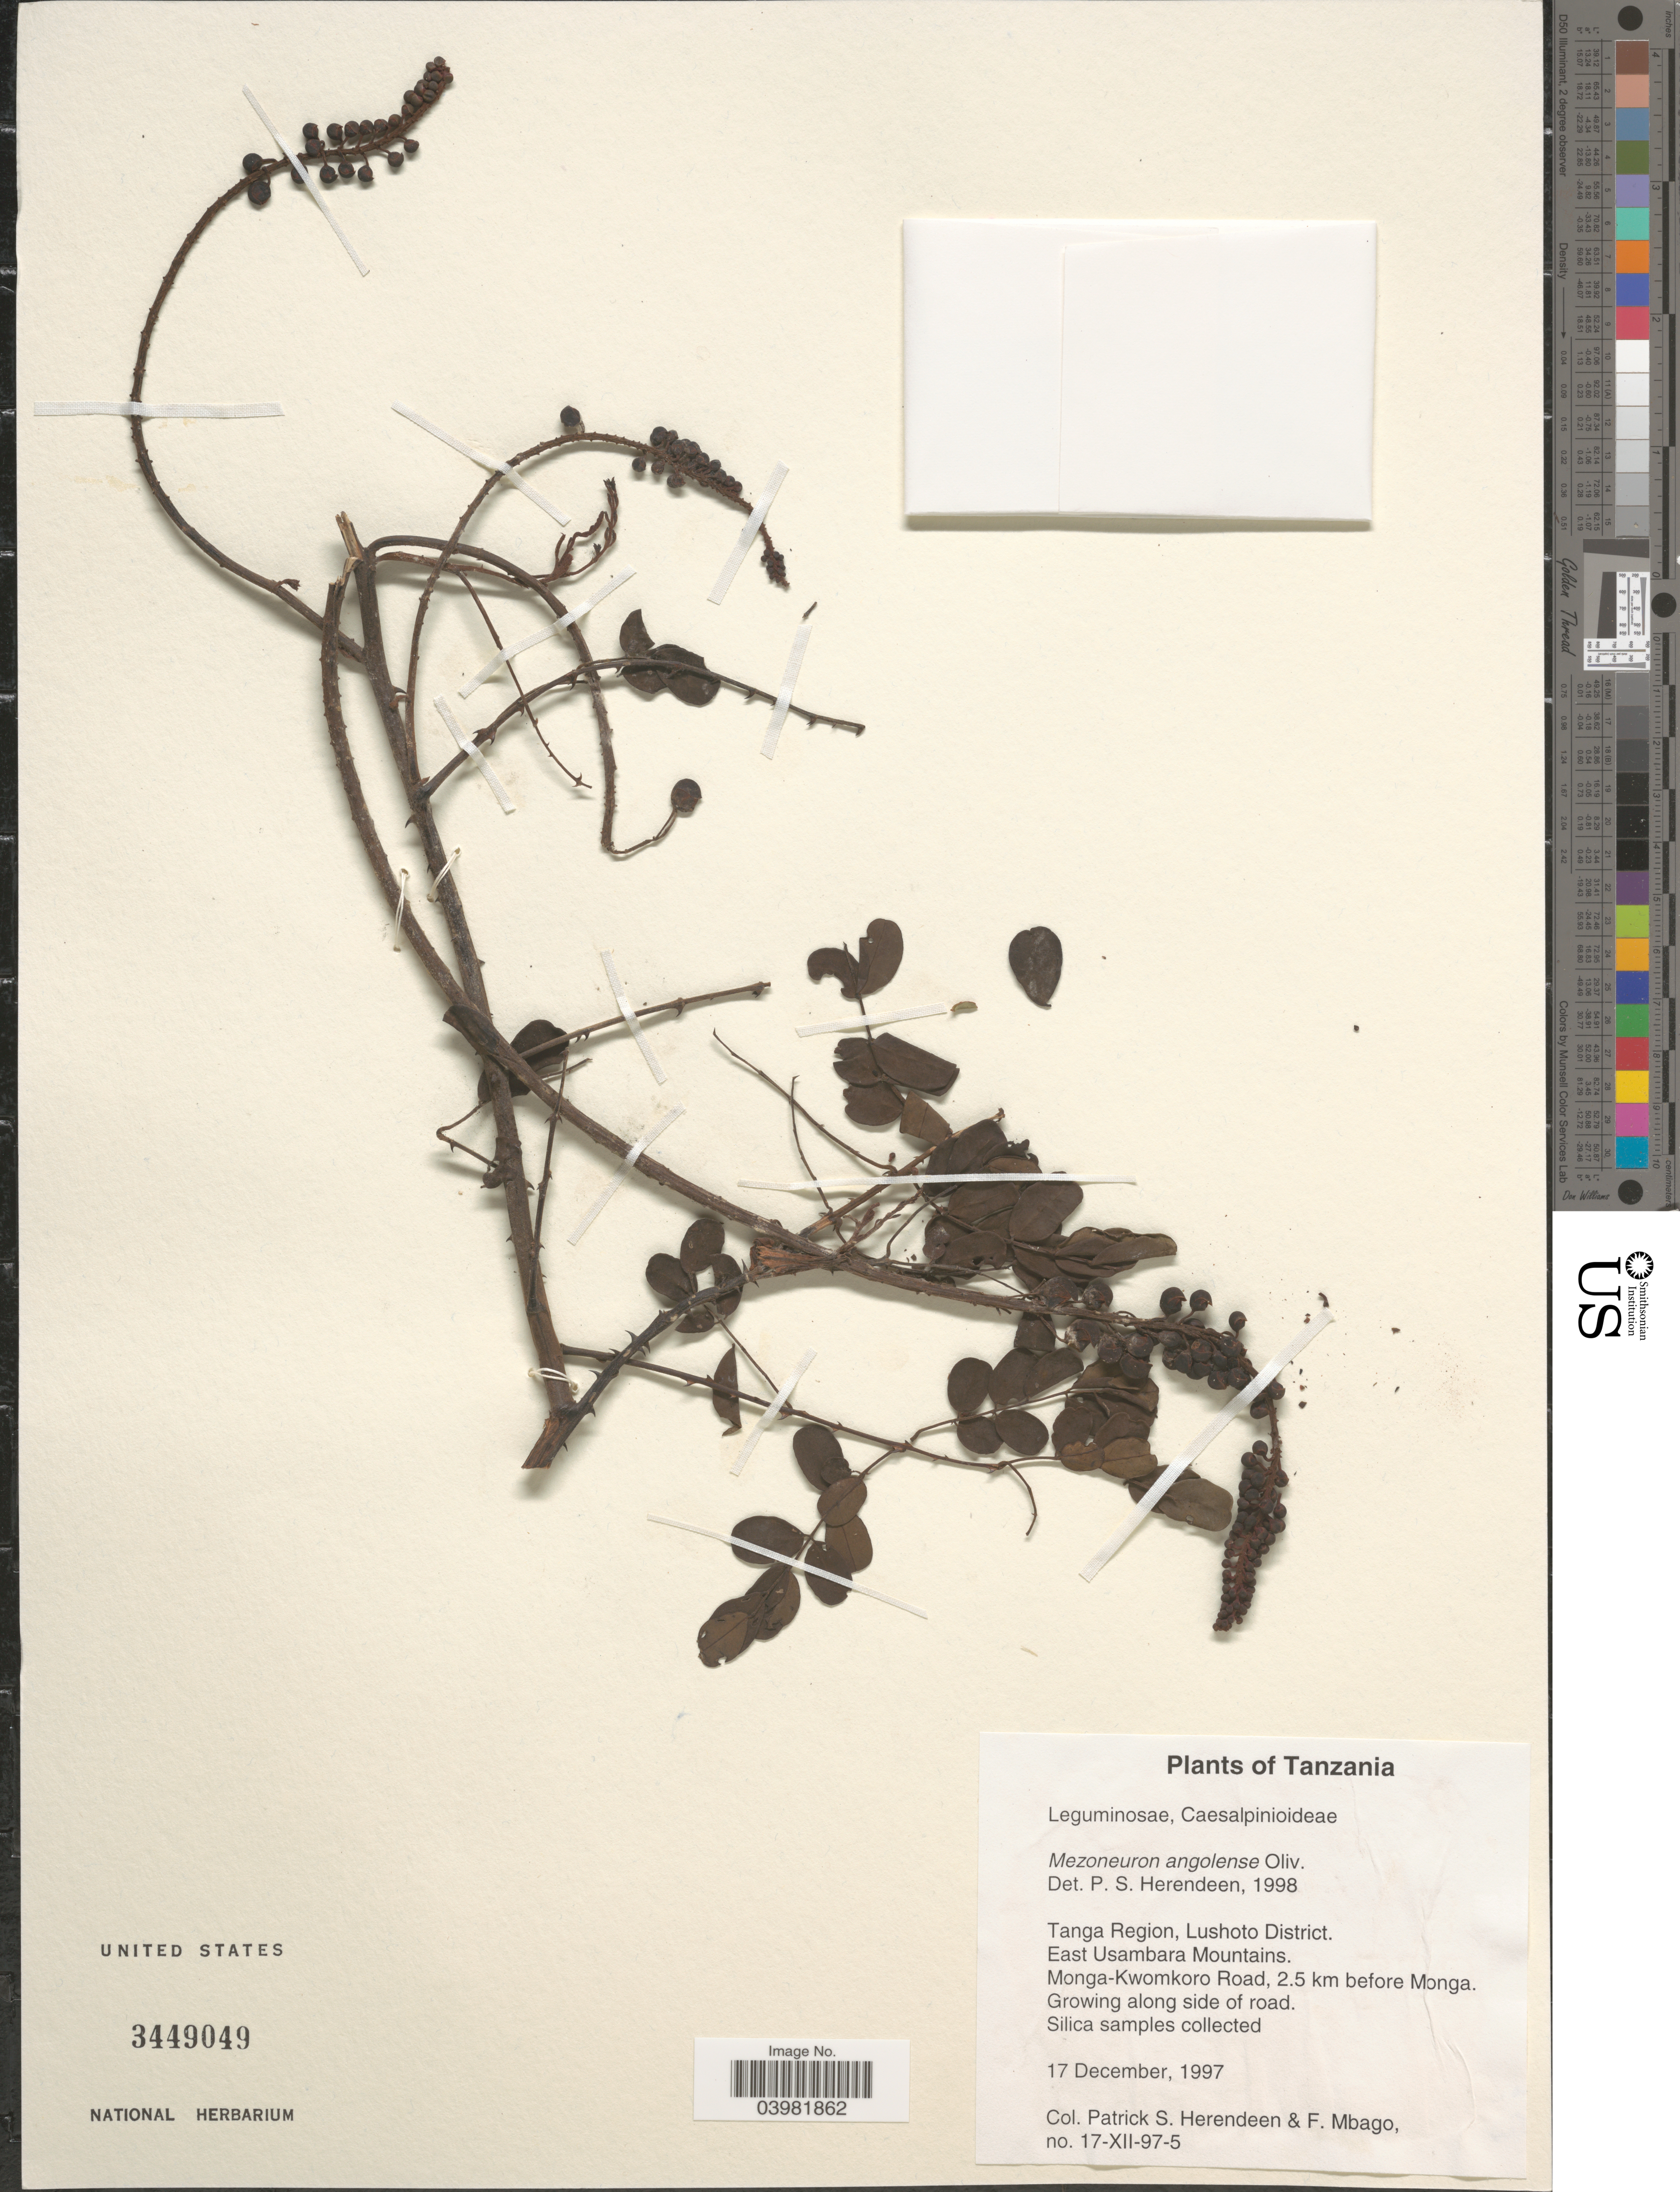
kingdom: Plantae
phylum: Tracheophyta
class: Magnoliopsida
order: Fabales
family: Fabaceae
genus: Mezoneuron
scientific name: Mezoneuron angolense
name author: Oliv.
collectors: P. S. Herendeen & F. Mbago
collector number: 17-XII-97-5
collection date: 1997-12-17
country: Tanzania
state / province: Tanga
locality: Tanga Region, Lushoto District. East Usambara Mountains. Monga-Kwomkoro Road, 2.5 km before Monga. Along side of road.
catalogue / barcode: US 3449049